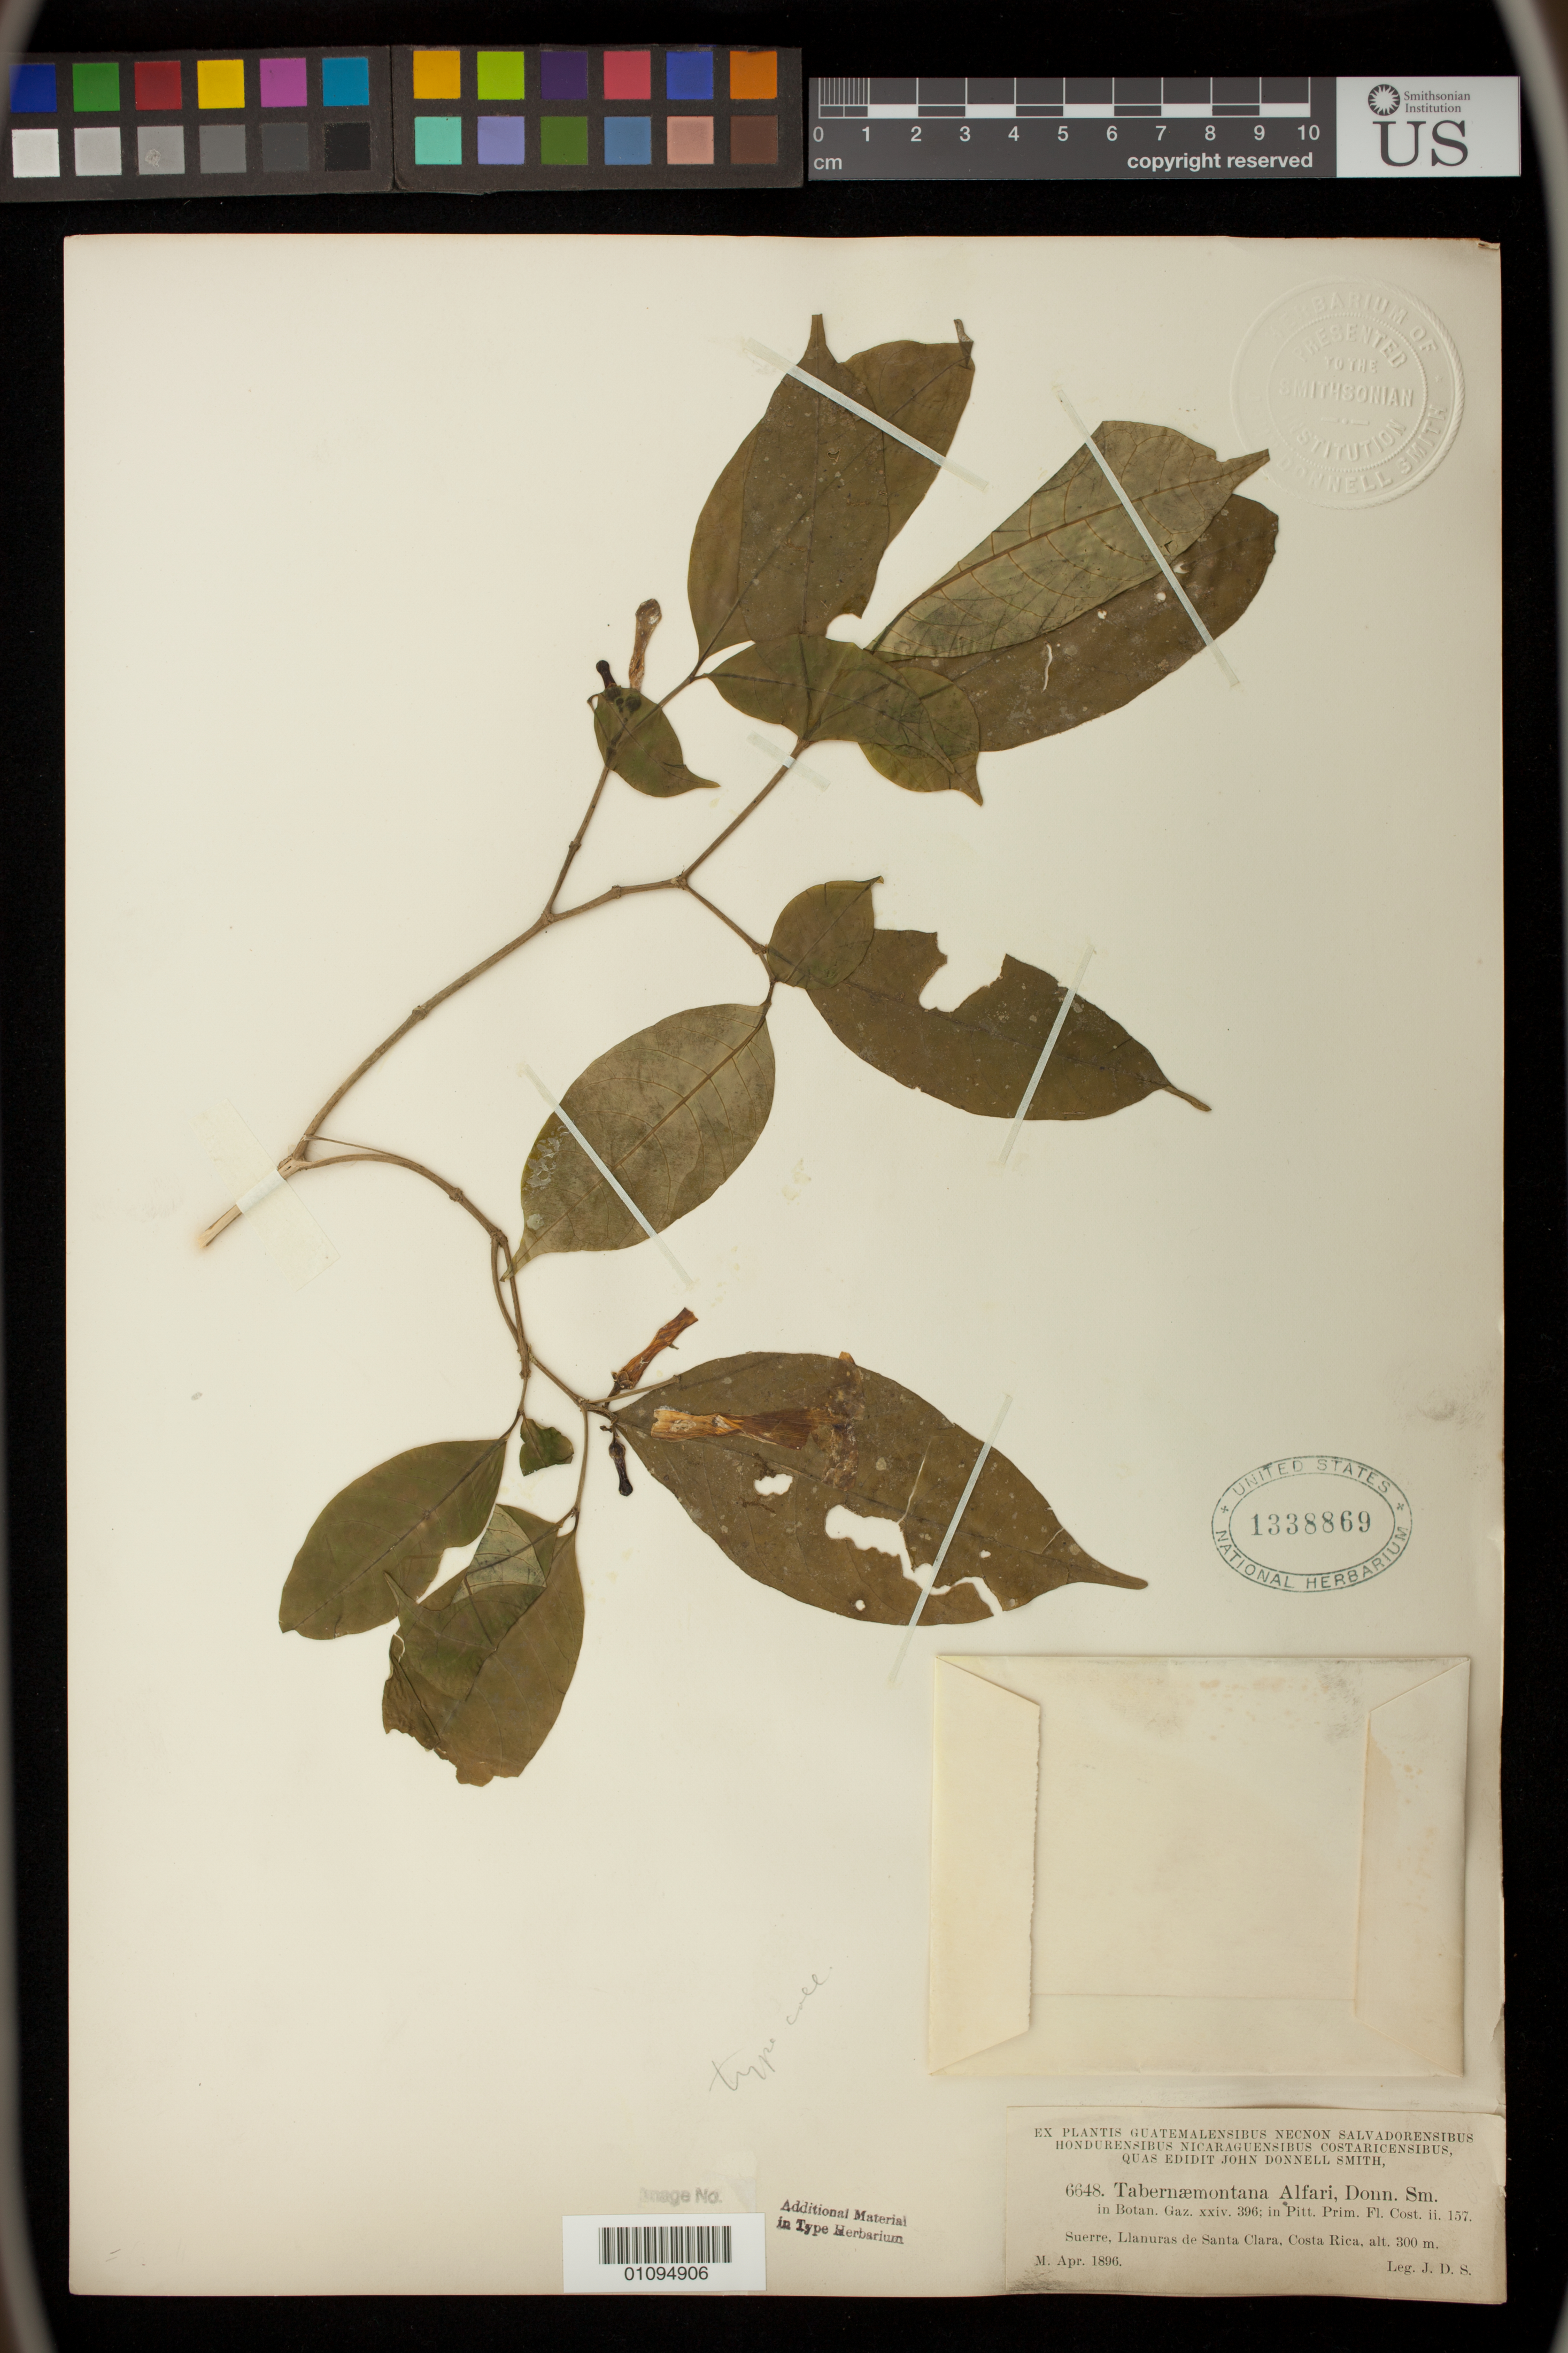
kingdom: Plantae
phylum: Tracheophyta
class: Magnoliopsida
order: Gentianales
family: Apocynaceae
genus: Tabernaemontana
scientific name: Tabernaemontana alfaroi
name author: Donn. Sm.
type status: Syntype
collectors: J. Donnell Smith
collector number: J.D.S. 6648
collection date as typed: Apr 1896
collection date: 1896-04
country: Costa Rica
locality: Suerre, Llanuras de Santa Clara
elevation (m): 300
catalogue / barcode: US 1338869